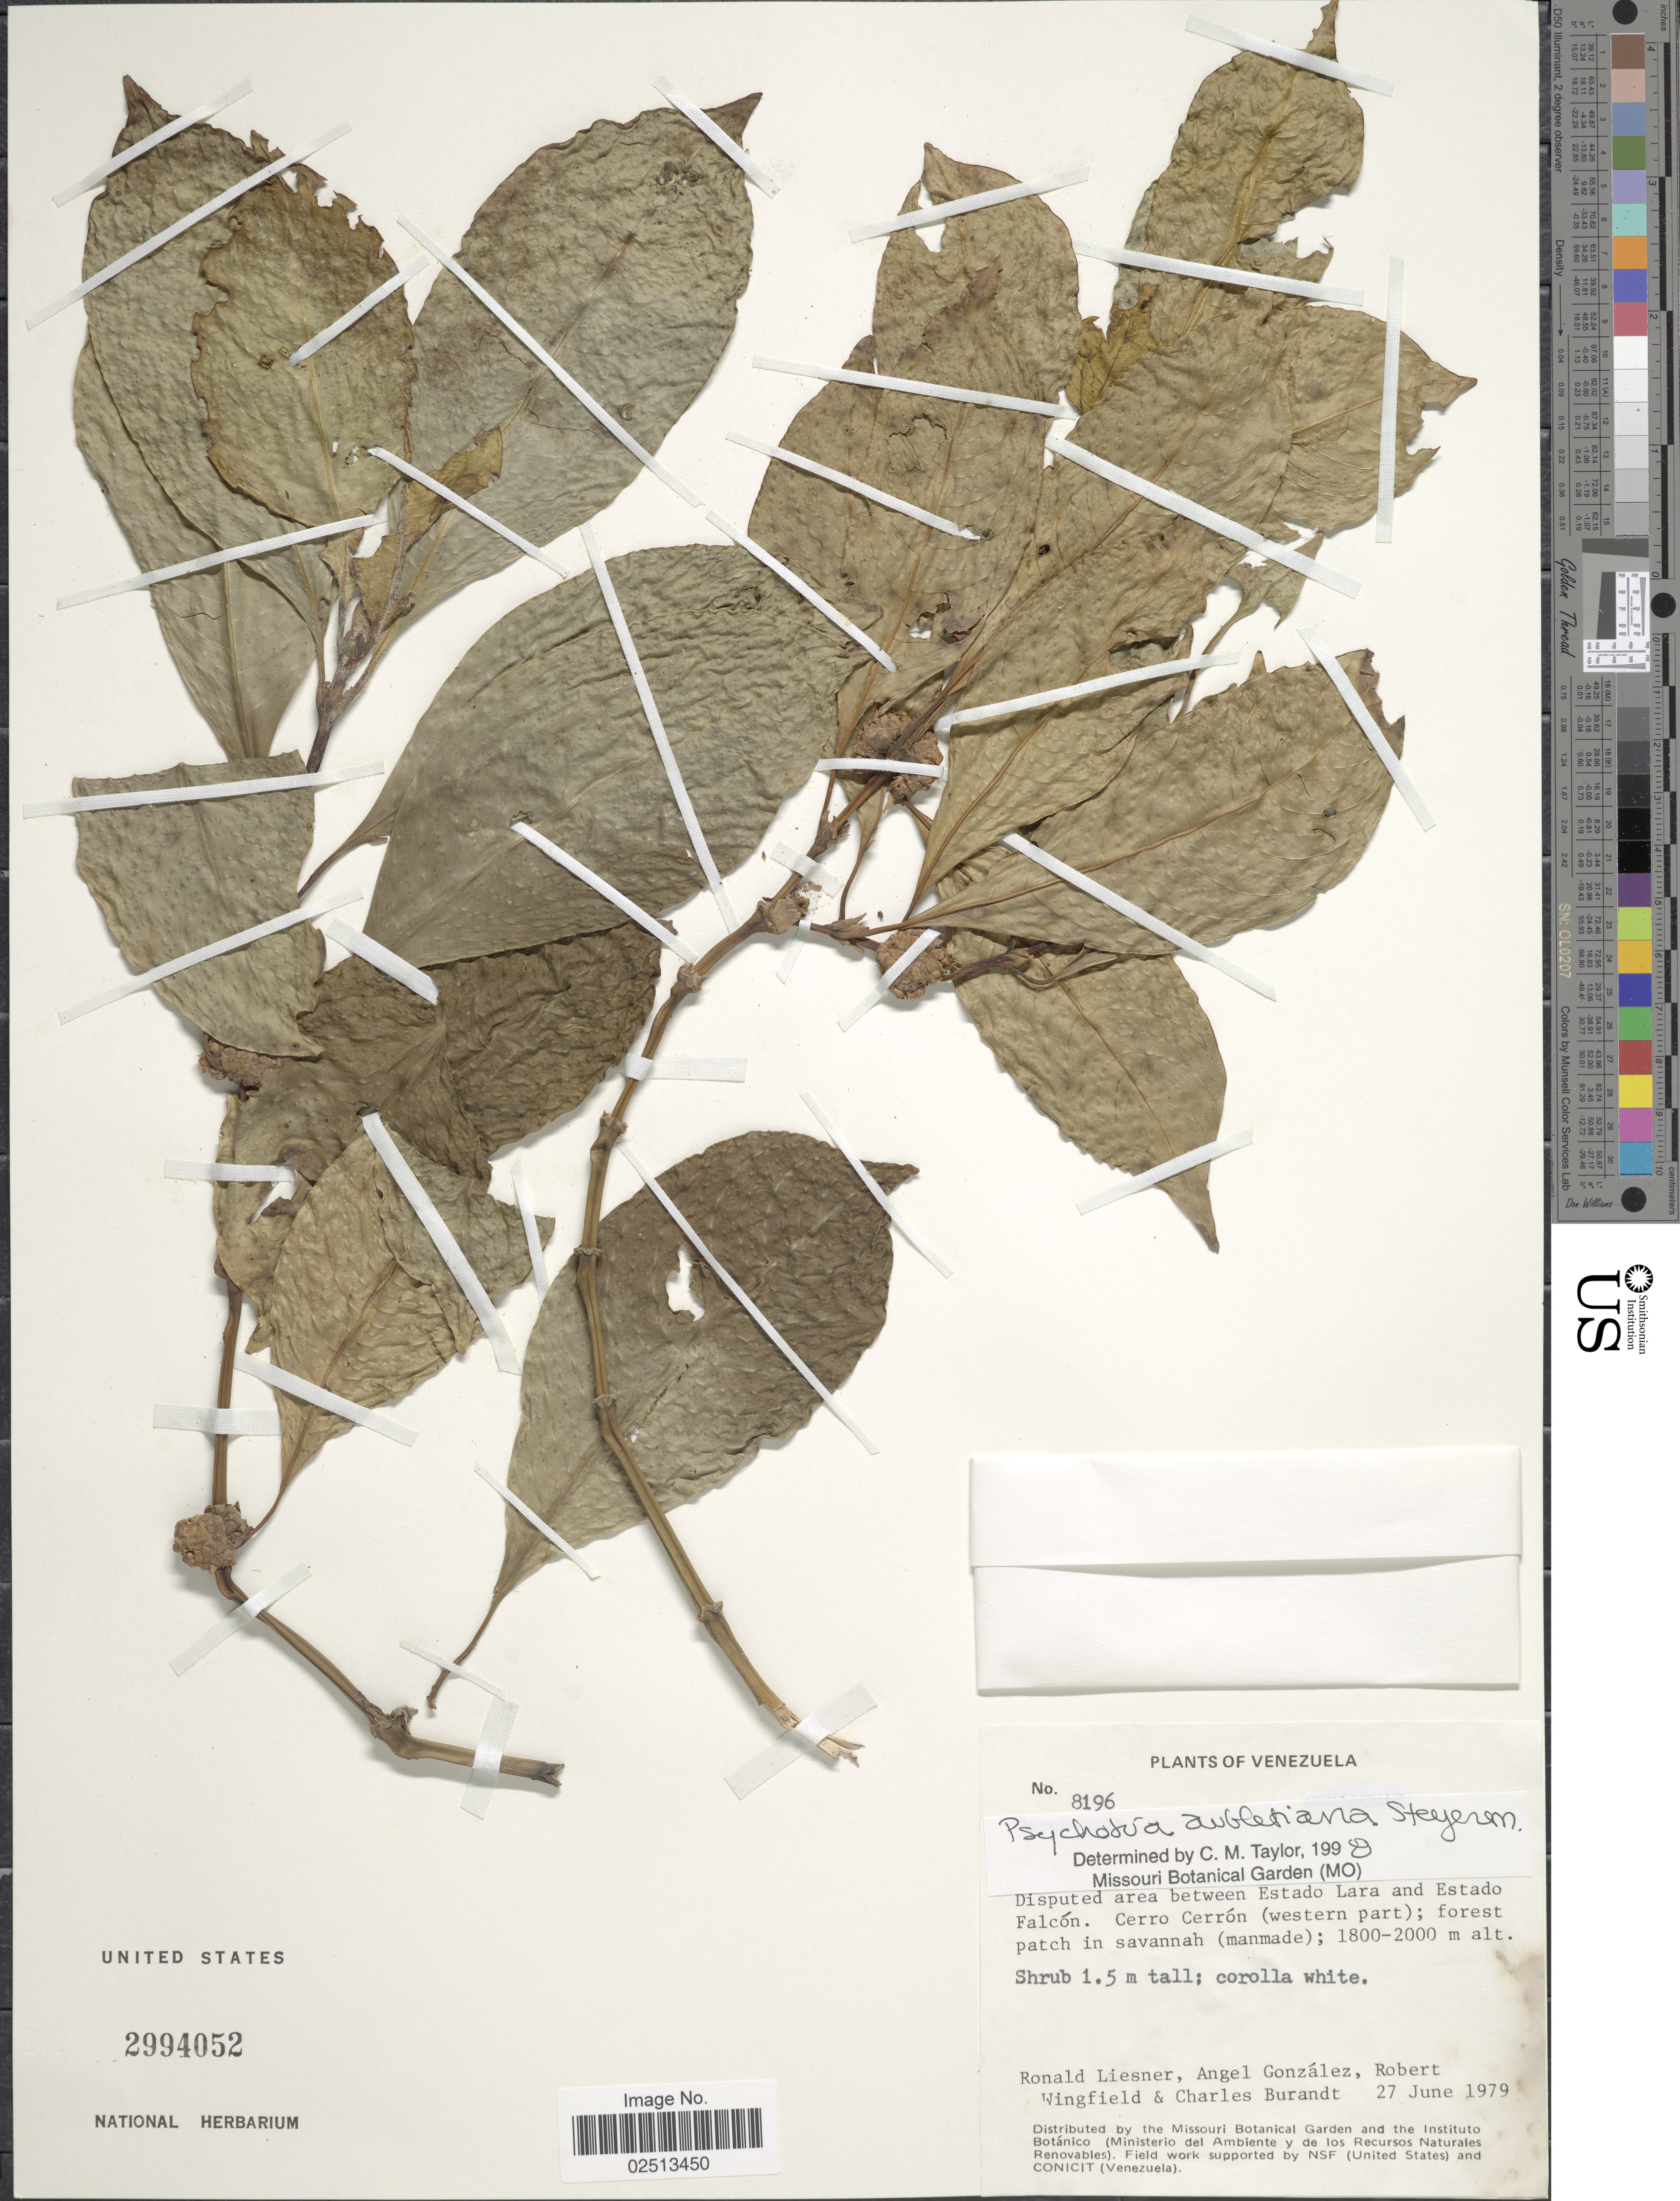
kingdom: Plantae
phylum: Tracheophyta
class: Magnoliopsida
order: Gentianales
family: Rubiaceae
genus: Psychotria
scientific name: Psychotria aubletiana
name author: Steyerm.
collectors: R. L. Liesner, A. C. González, R. C. Wingfield & C. Burandt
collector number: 8196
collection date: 1979-06-27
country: Venezuela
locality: Disputed area between Estado Lara and Estado Falcón. Cerro Cerrón (western part); forest patch in savannah (manmade)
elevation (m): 1800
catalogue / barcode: US 2994052